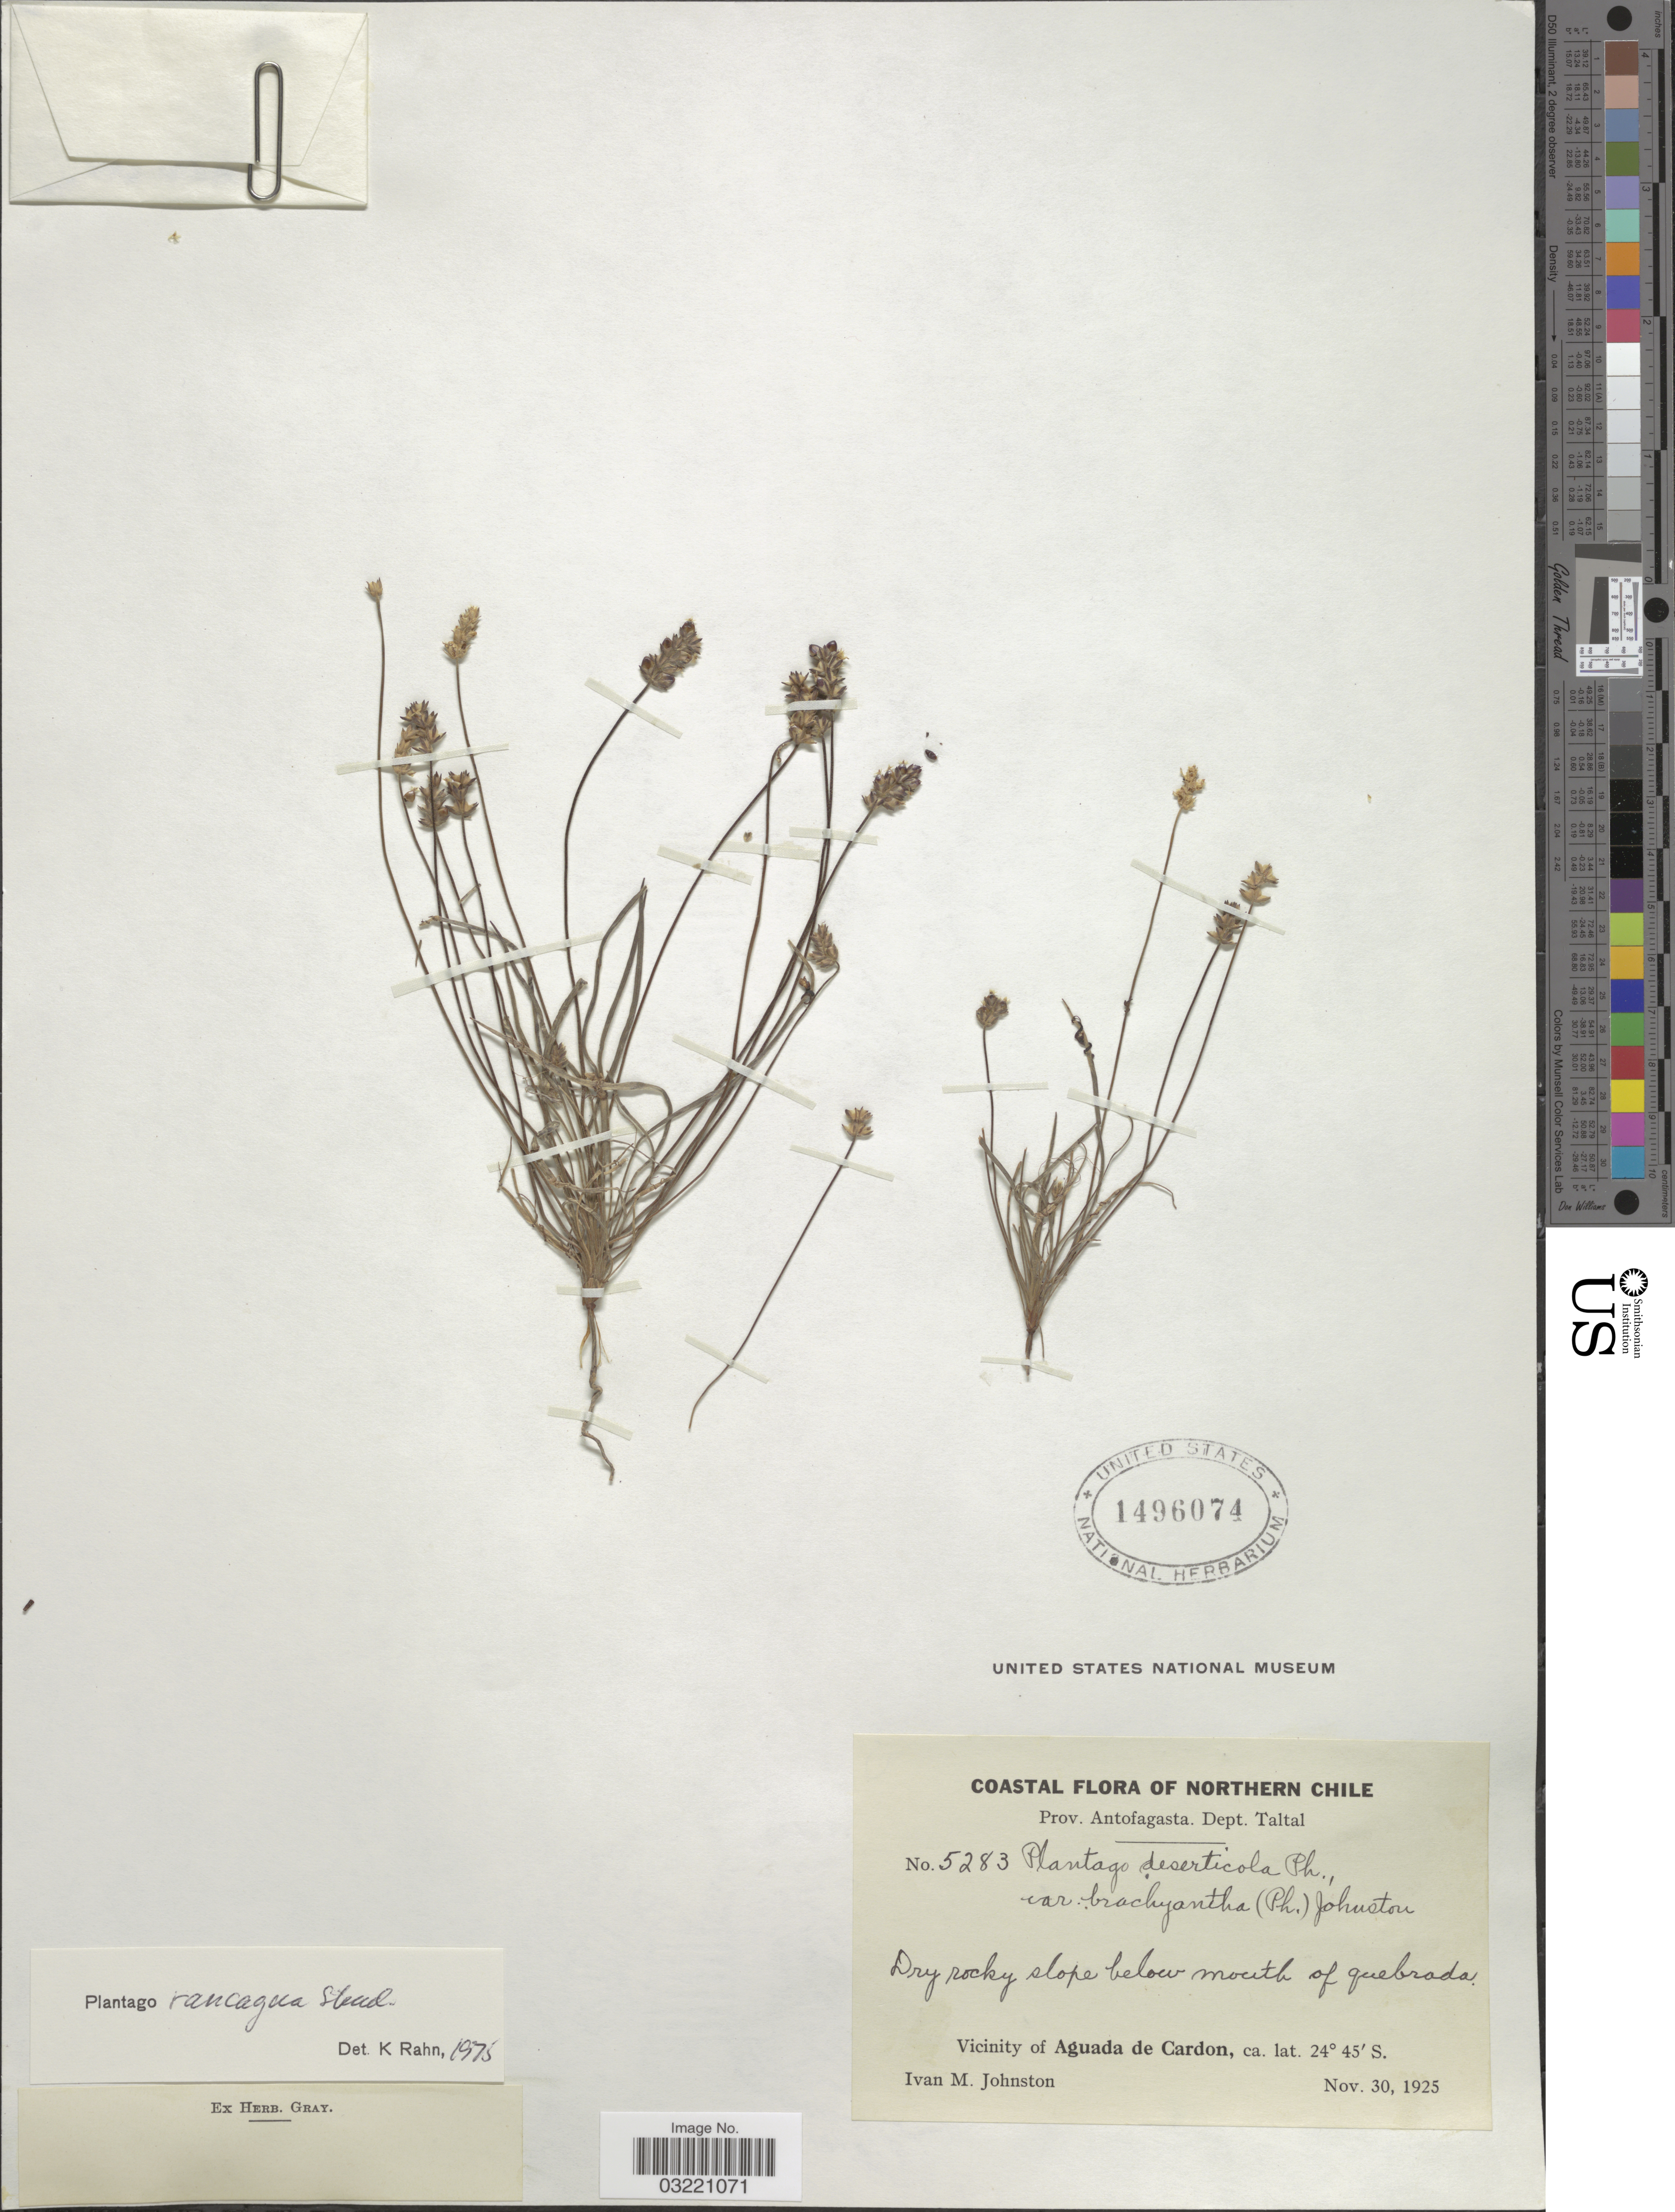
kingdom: Plantae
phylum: Tracheophyta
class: Magnoliopsida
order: Lamiales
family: Plantaginaceae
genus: Plantago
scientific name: Plantago rancaguae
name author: Steud.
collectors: I.M. Johnston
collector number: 5283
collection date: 1925-11-30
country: Chile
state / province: Antofagasta (II)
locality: Northern Chile. Dept. Taltal. Vicinity of Aguada de Cardon.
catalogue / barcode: US 1496074